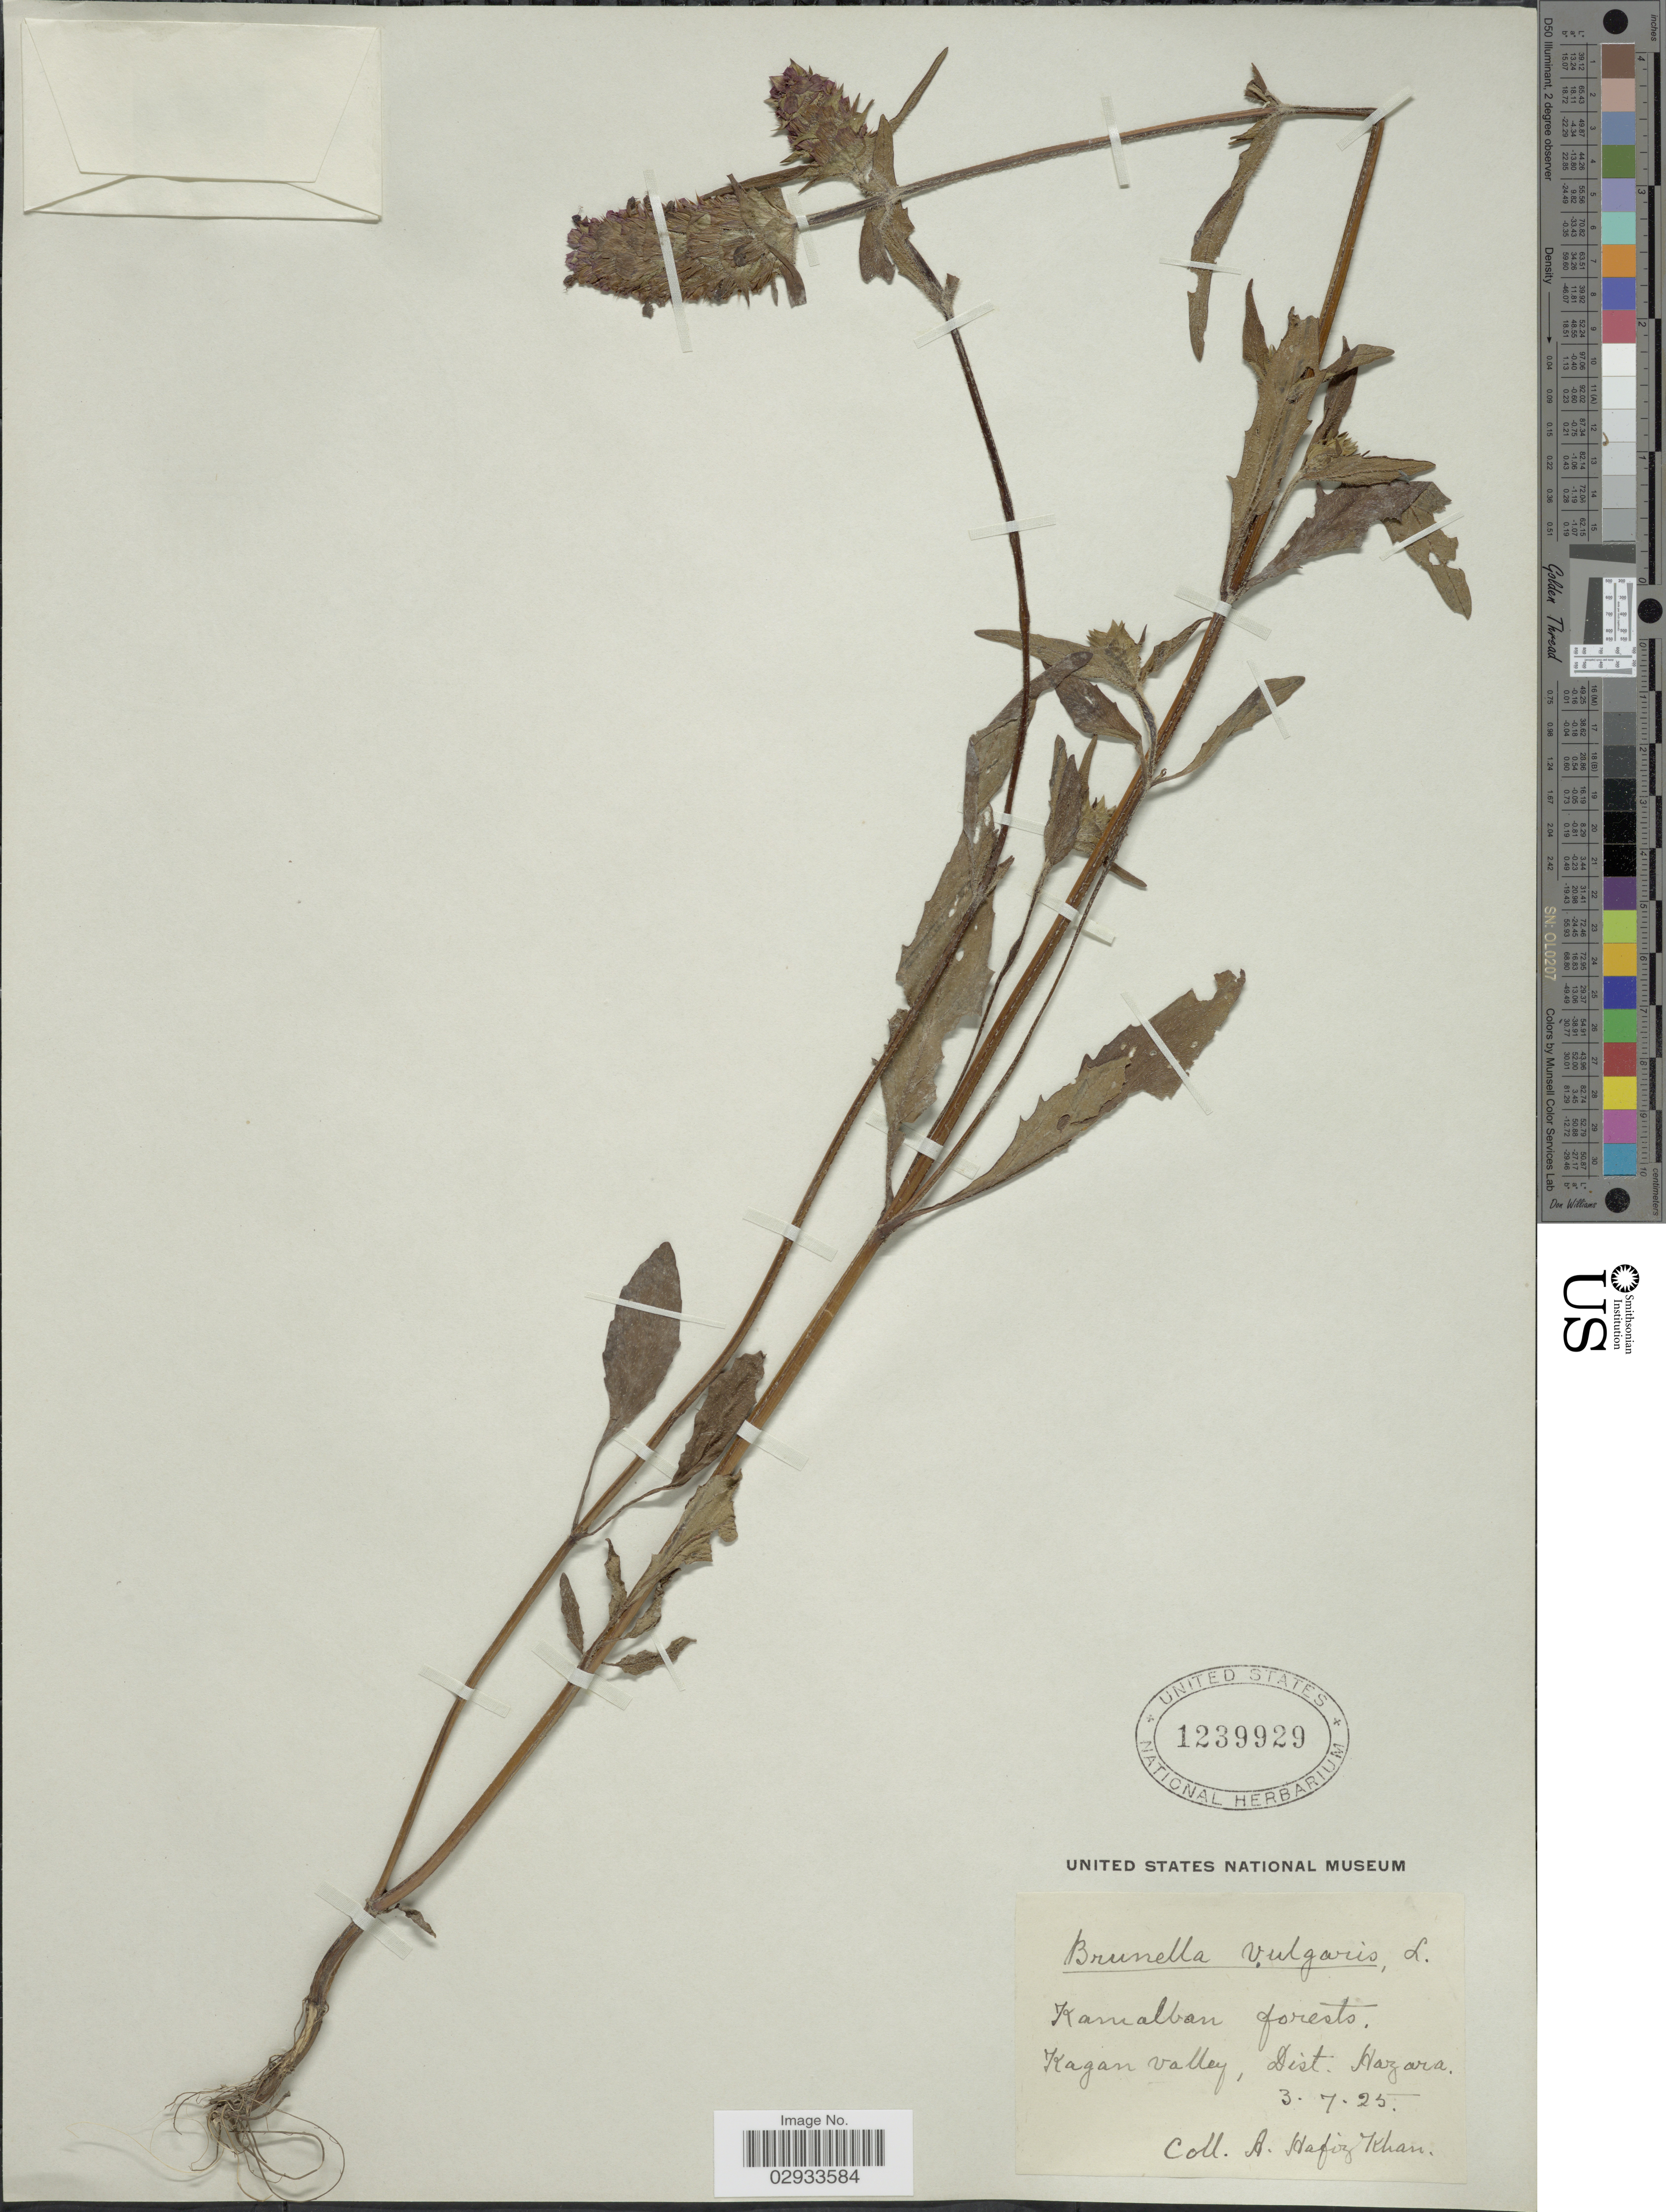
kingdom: Plantae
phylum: Tracheophyta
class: Magnoliopsida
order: Lamiales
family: Lamiaceae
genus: Prunella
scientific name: Prunella vulgaris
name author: L.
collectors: A. Hafiz-Khan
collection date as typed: Transcribed d/m/y: 3/7/25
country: Pakistan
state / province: Khyber Pakhtunkhwa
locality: Kamalban forests, Kagan valley, Dist. Hazara.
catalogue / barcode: US 1239929